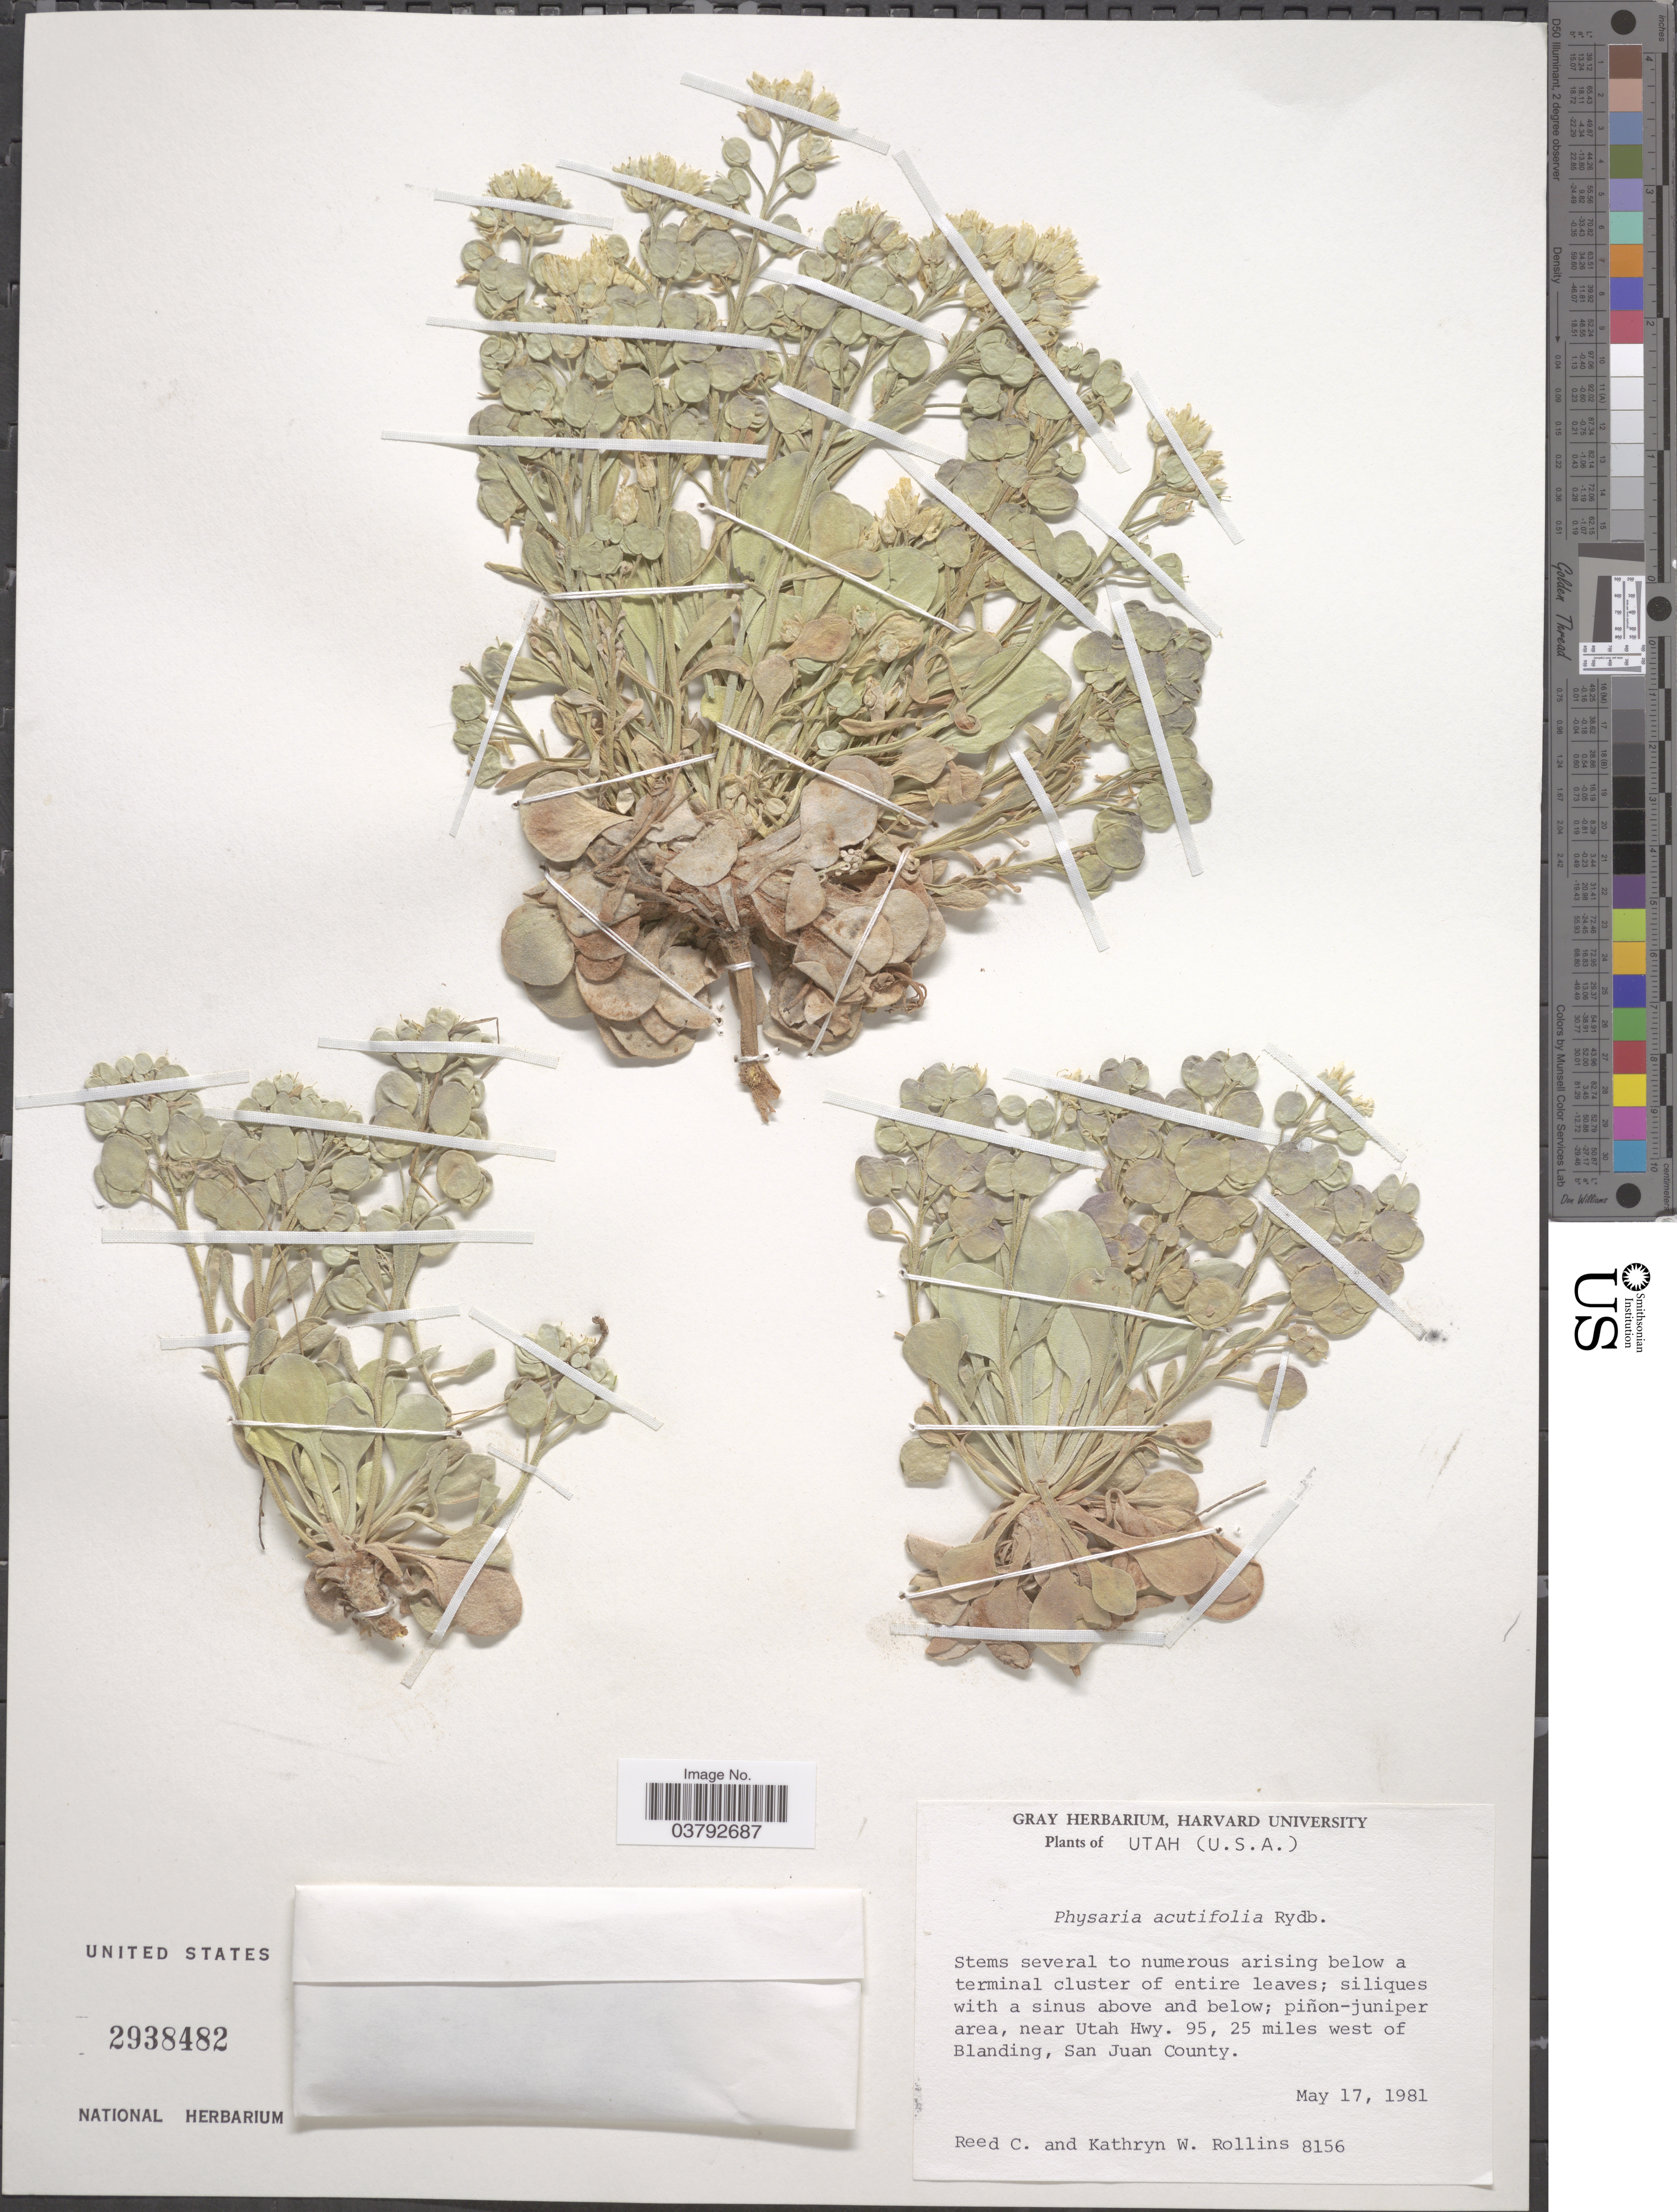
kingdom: Plantae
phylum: Tracheophyta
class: Magnoliopsida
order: Brassicales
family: Brassicaceae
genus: Physaria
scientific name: Physaria acutifolia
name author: Rydb.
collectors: R. C. Rollins & K. W. Rollins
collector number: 8156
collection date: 1981-05-17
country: United States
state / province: Utah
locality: Near Utah Hwy. 95, 25 miles west of Blanding, San Juan County.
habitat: pinon-juniper area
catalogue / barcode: US 2938482